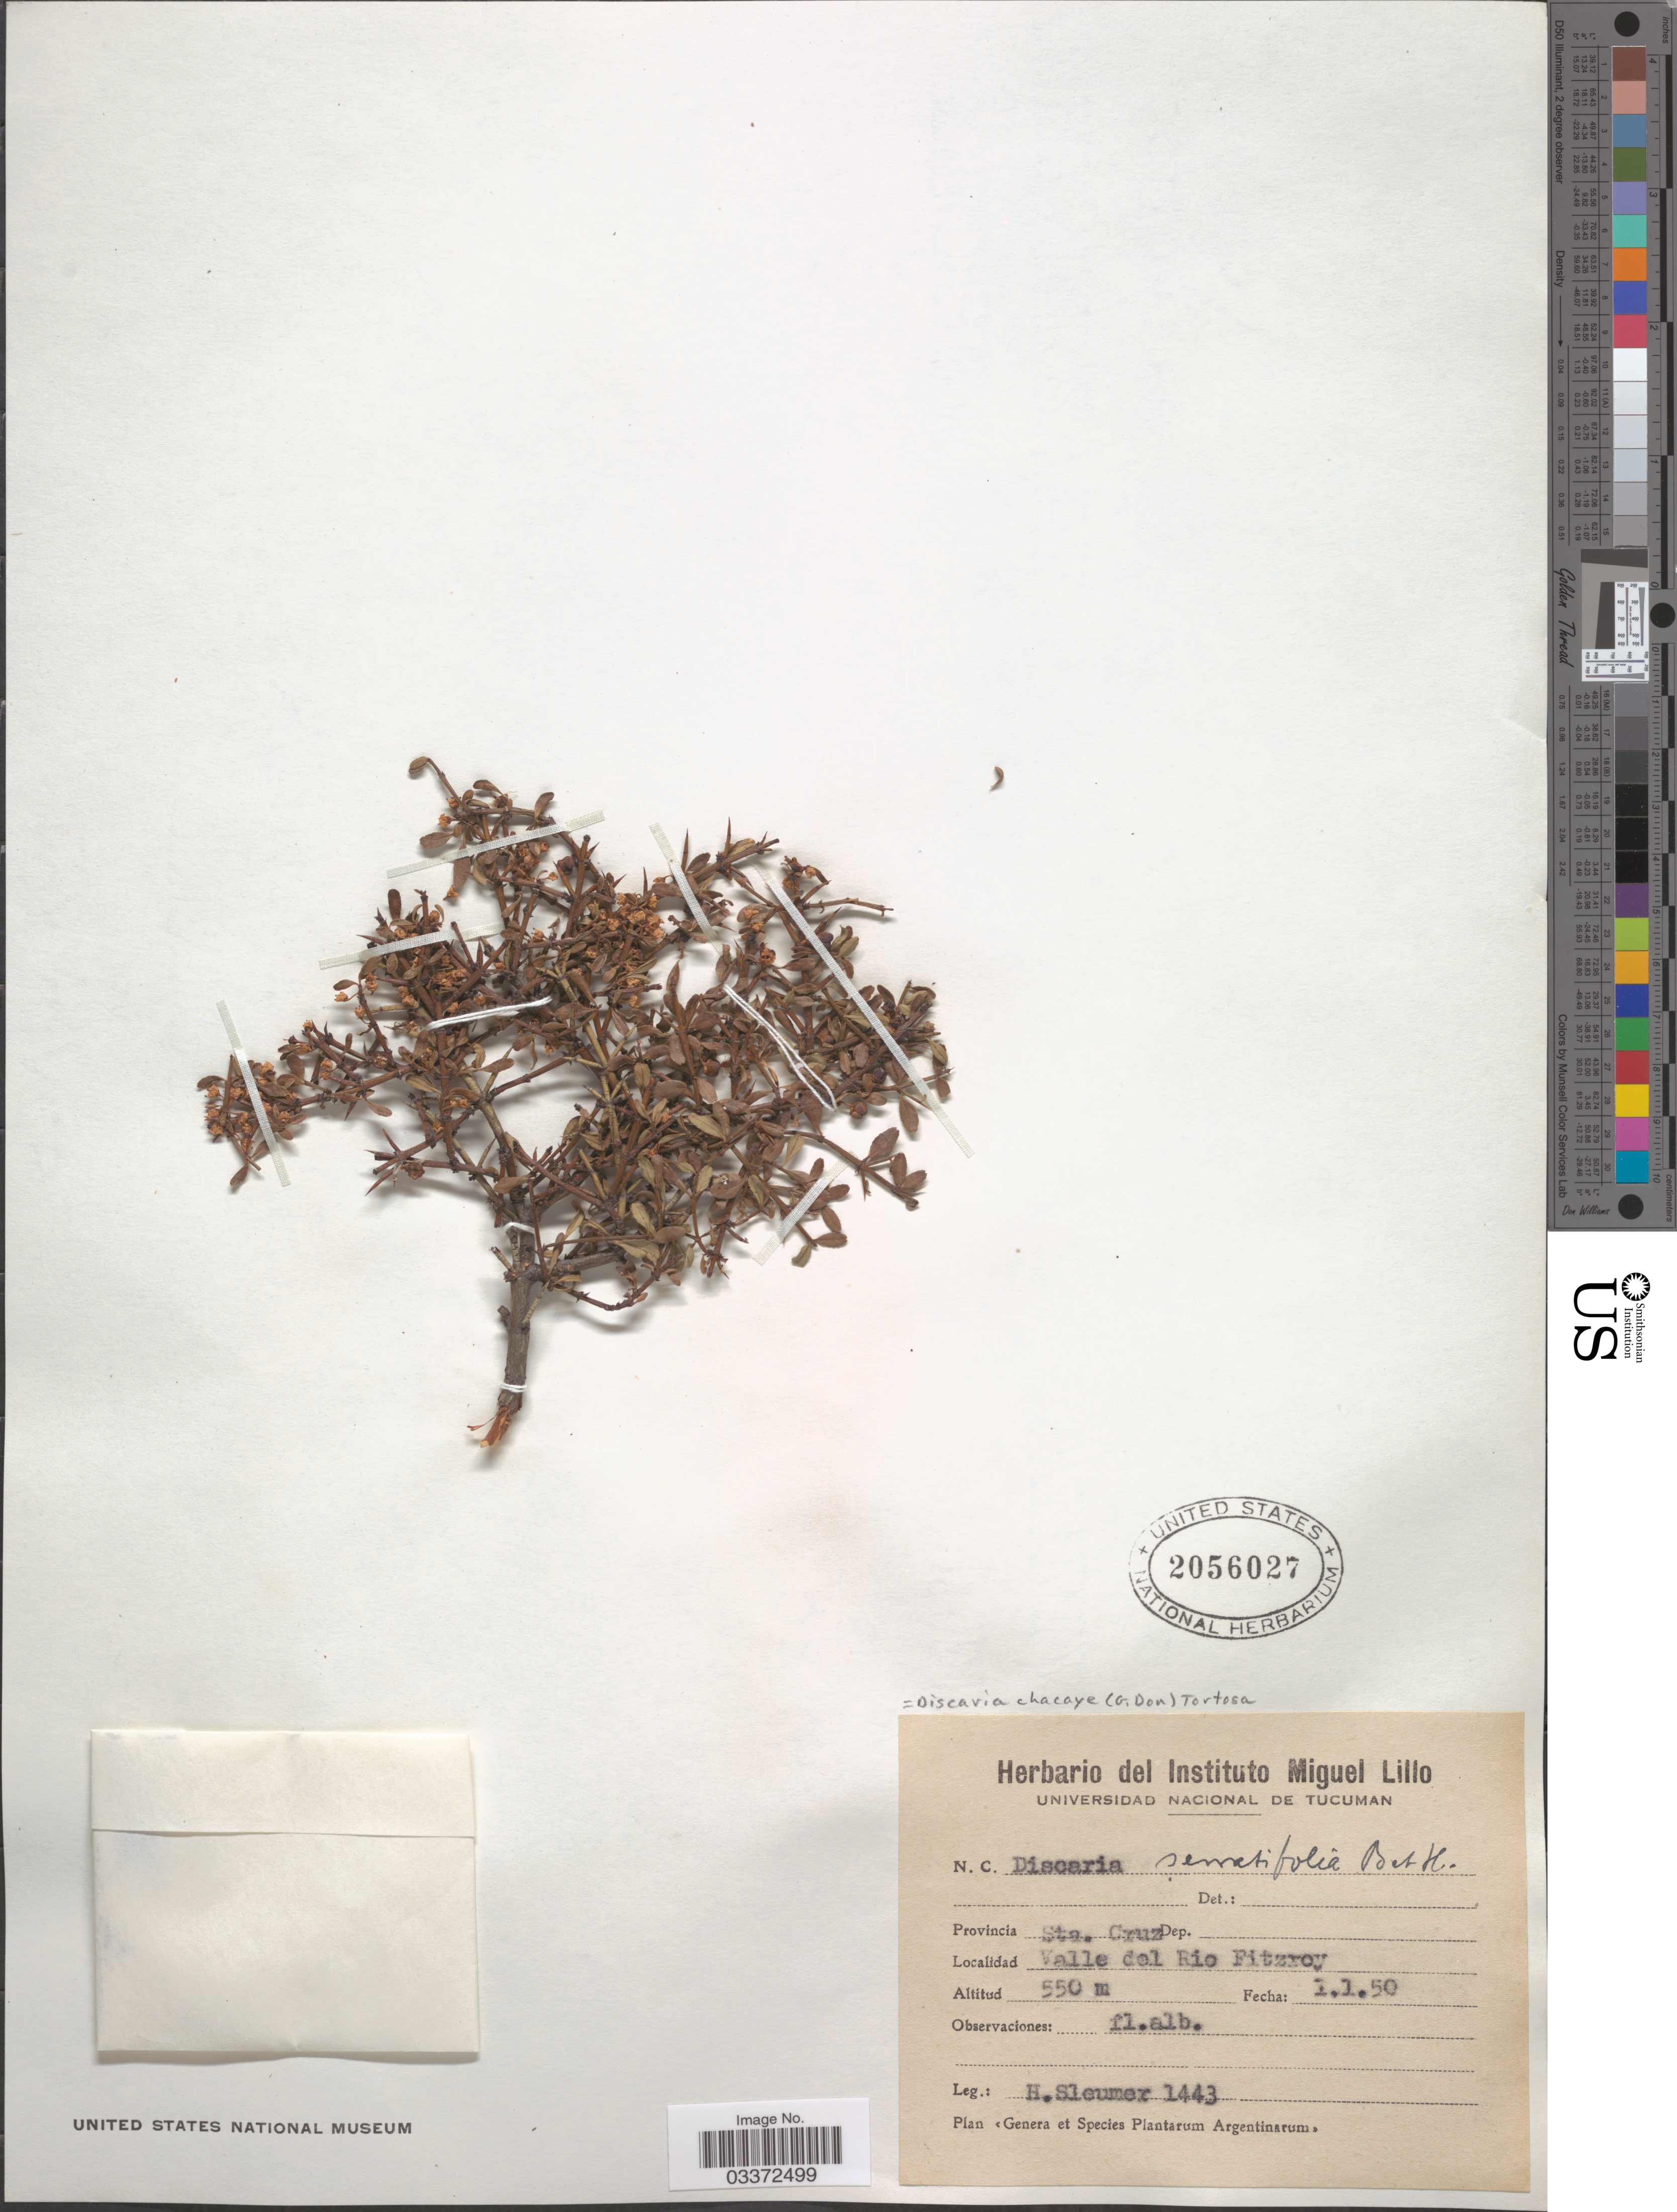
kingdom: Plantae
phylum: Tracheophyta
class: Magnoliopsida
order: Rosales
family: Rhamnaceae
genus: Discaria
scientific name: Discaria chacaye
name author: (G. Don) Tortosa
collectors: H. O. Sleumer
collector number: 1443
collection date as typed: Transcribed d/m/y: 1/1/50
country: Argentina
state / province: Santa Cruz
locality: Provincia Sta. Cruz. Valle del Rio Fitzroy.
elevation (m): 550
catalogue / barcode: US 2056027